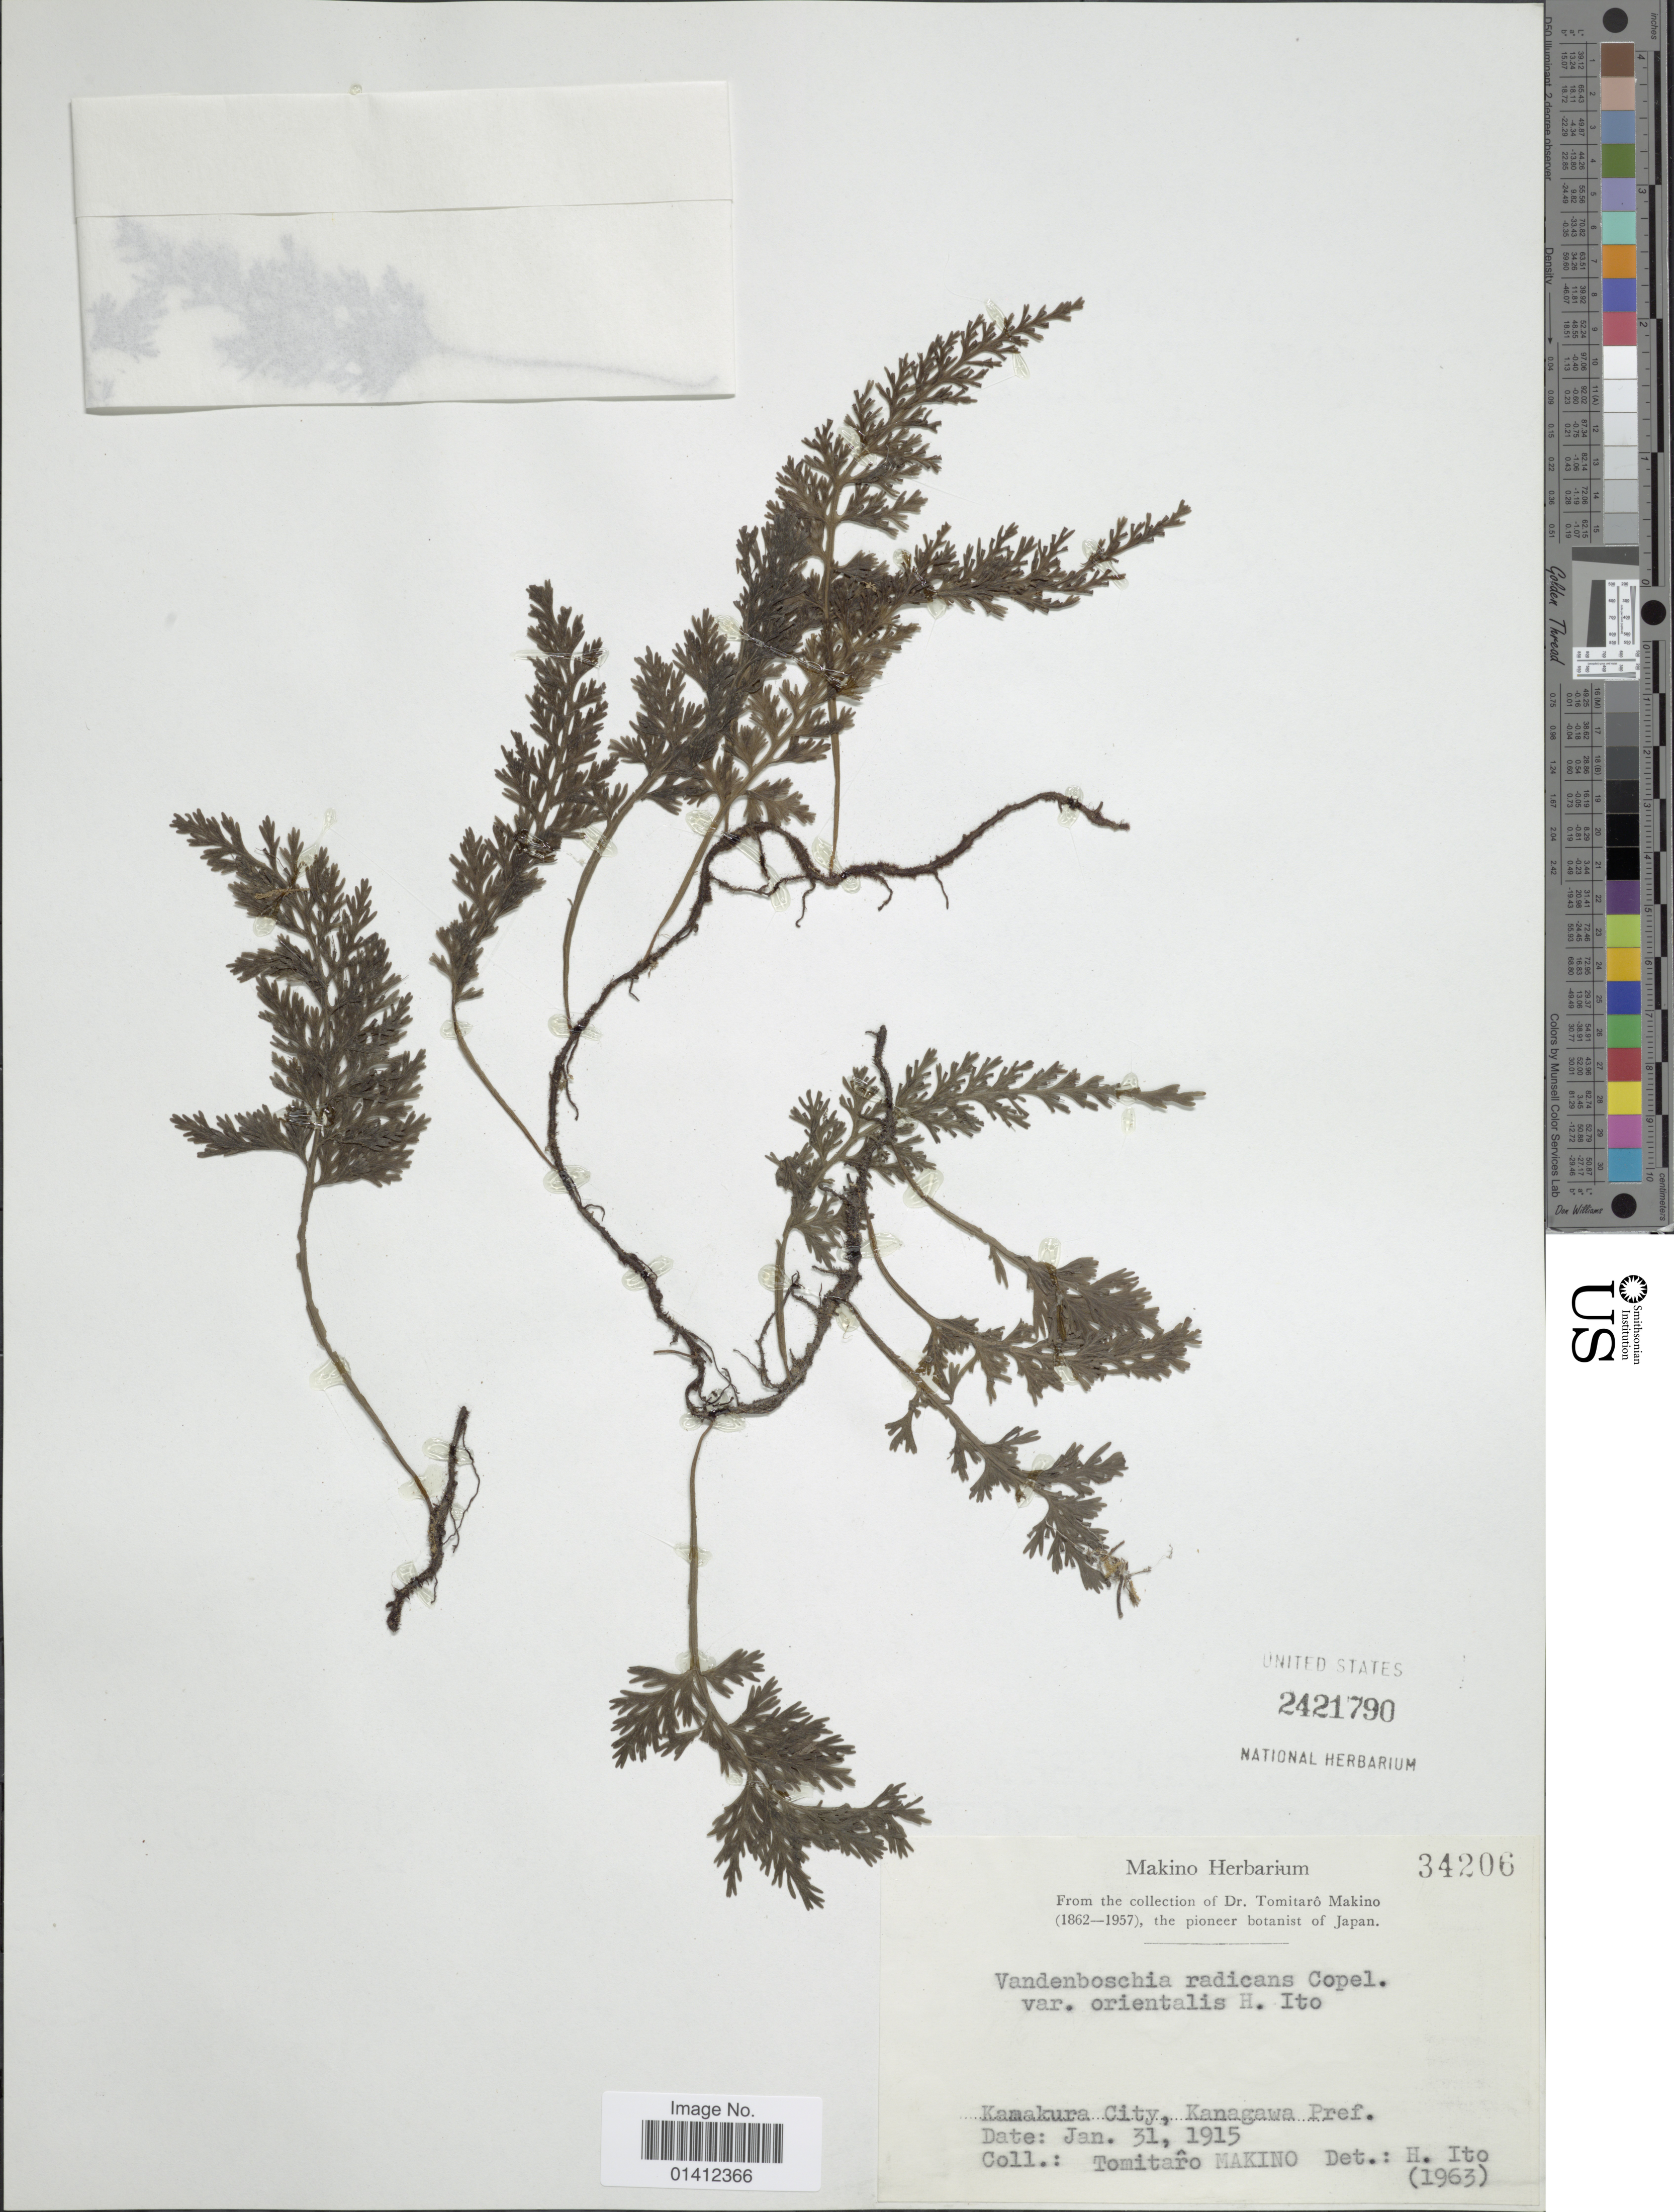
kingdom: Plantae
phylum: Tracheophyta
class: Polypodiopsida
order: Hymenophyllales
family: Hymenophyllaceae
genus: Vandenboschia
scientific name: Vandenboschia radicans var. orientalis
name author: (C. Chr.) H. Itô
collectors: T. Makino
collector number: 34206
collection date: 1915-01-31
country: Japan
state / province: Kanagawa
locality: Kamakura City, Kanagawa Pref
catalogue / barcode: US 2421790